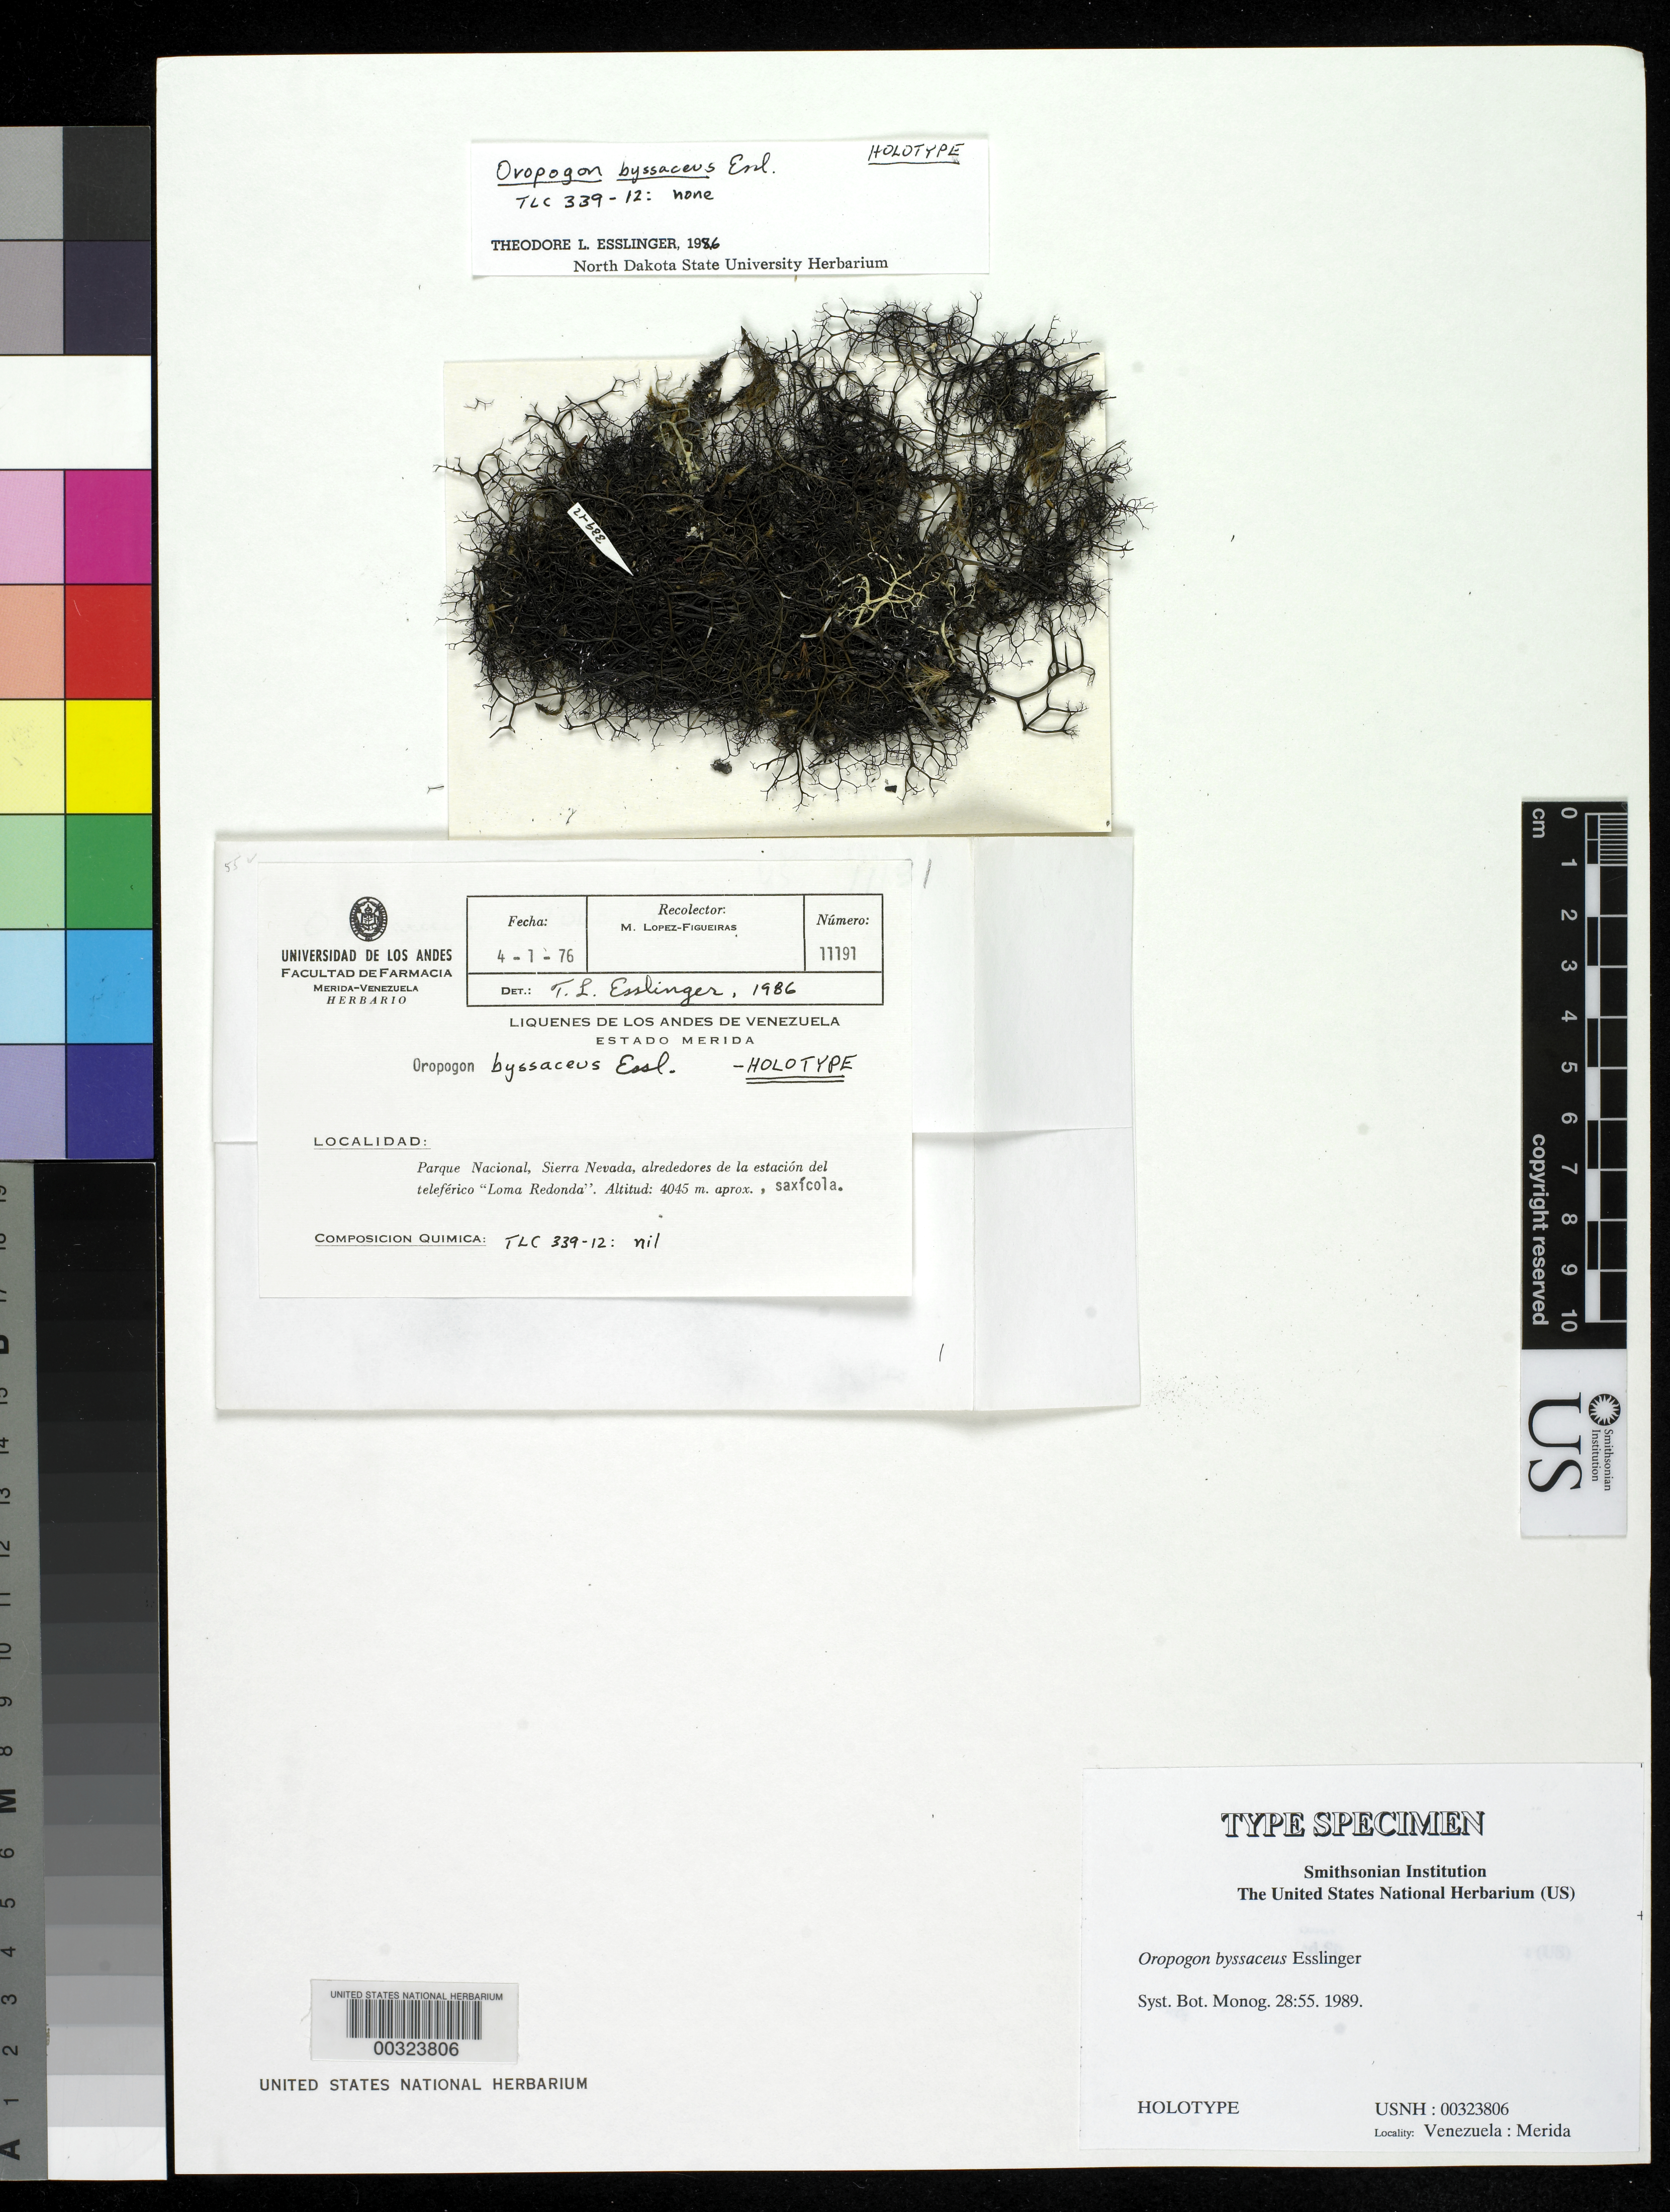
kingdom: Fungi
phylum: Ascomycota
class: Lecanoromycetes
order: Lecanorales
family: Parmeliaceae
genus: Oropogon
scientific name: Oropogon byssaceus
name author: Essl.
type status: Holotype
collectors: M. López Figueiras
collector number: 11191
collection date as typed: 04 Jan 1976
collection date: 1976-01-04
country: Venezuela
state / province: Mérida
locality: National Park, Sierra Nevada, outskirts of Loma Redonda Teleferico Station.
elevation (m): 4045